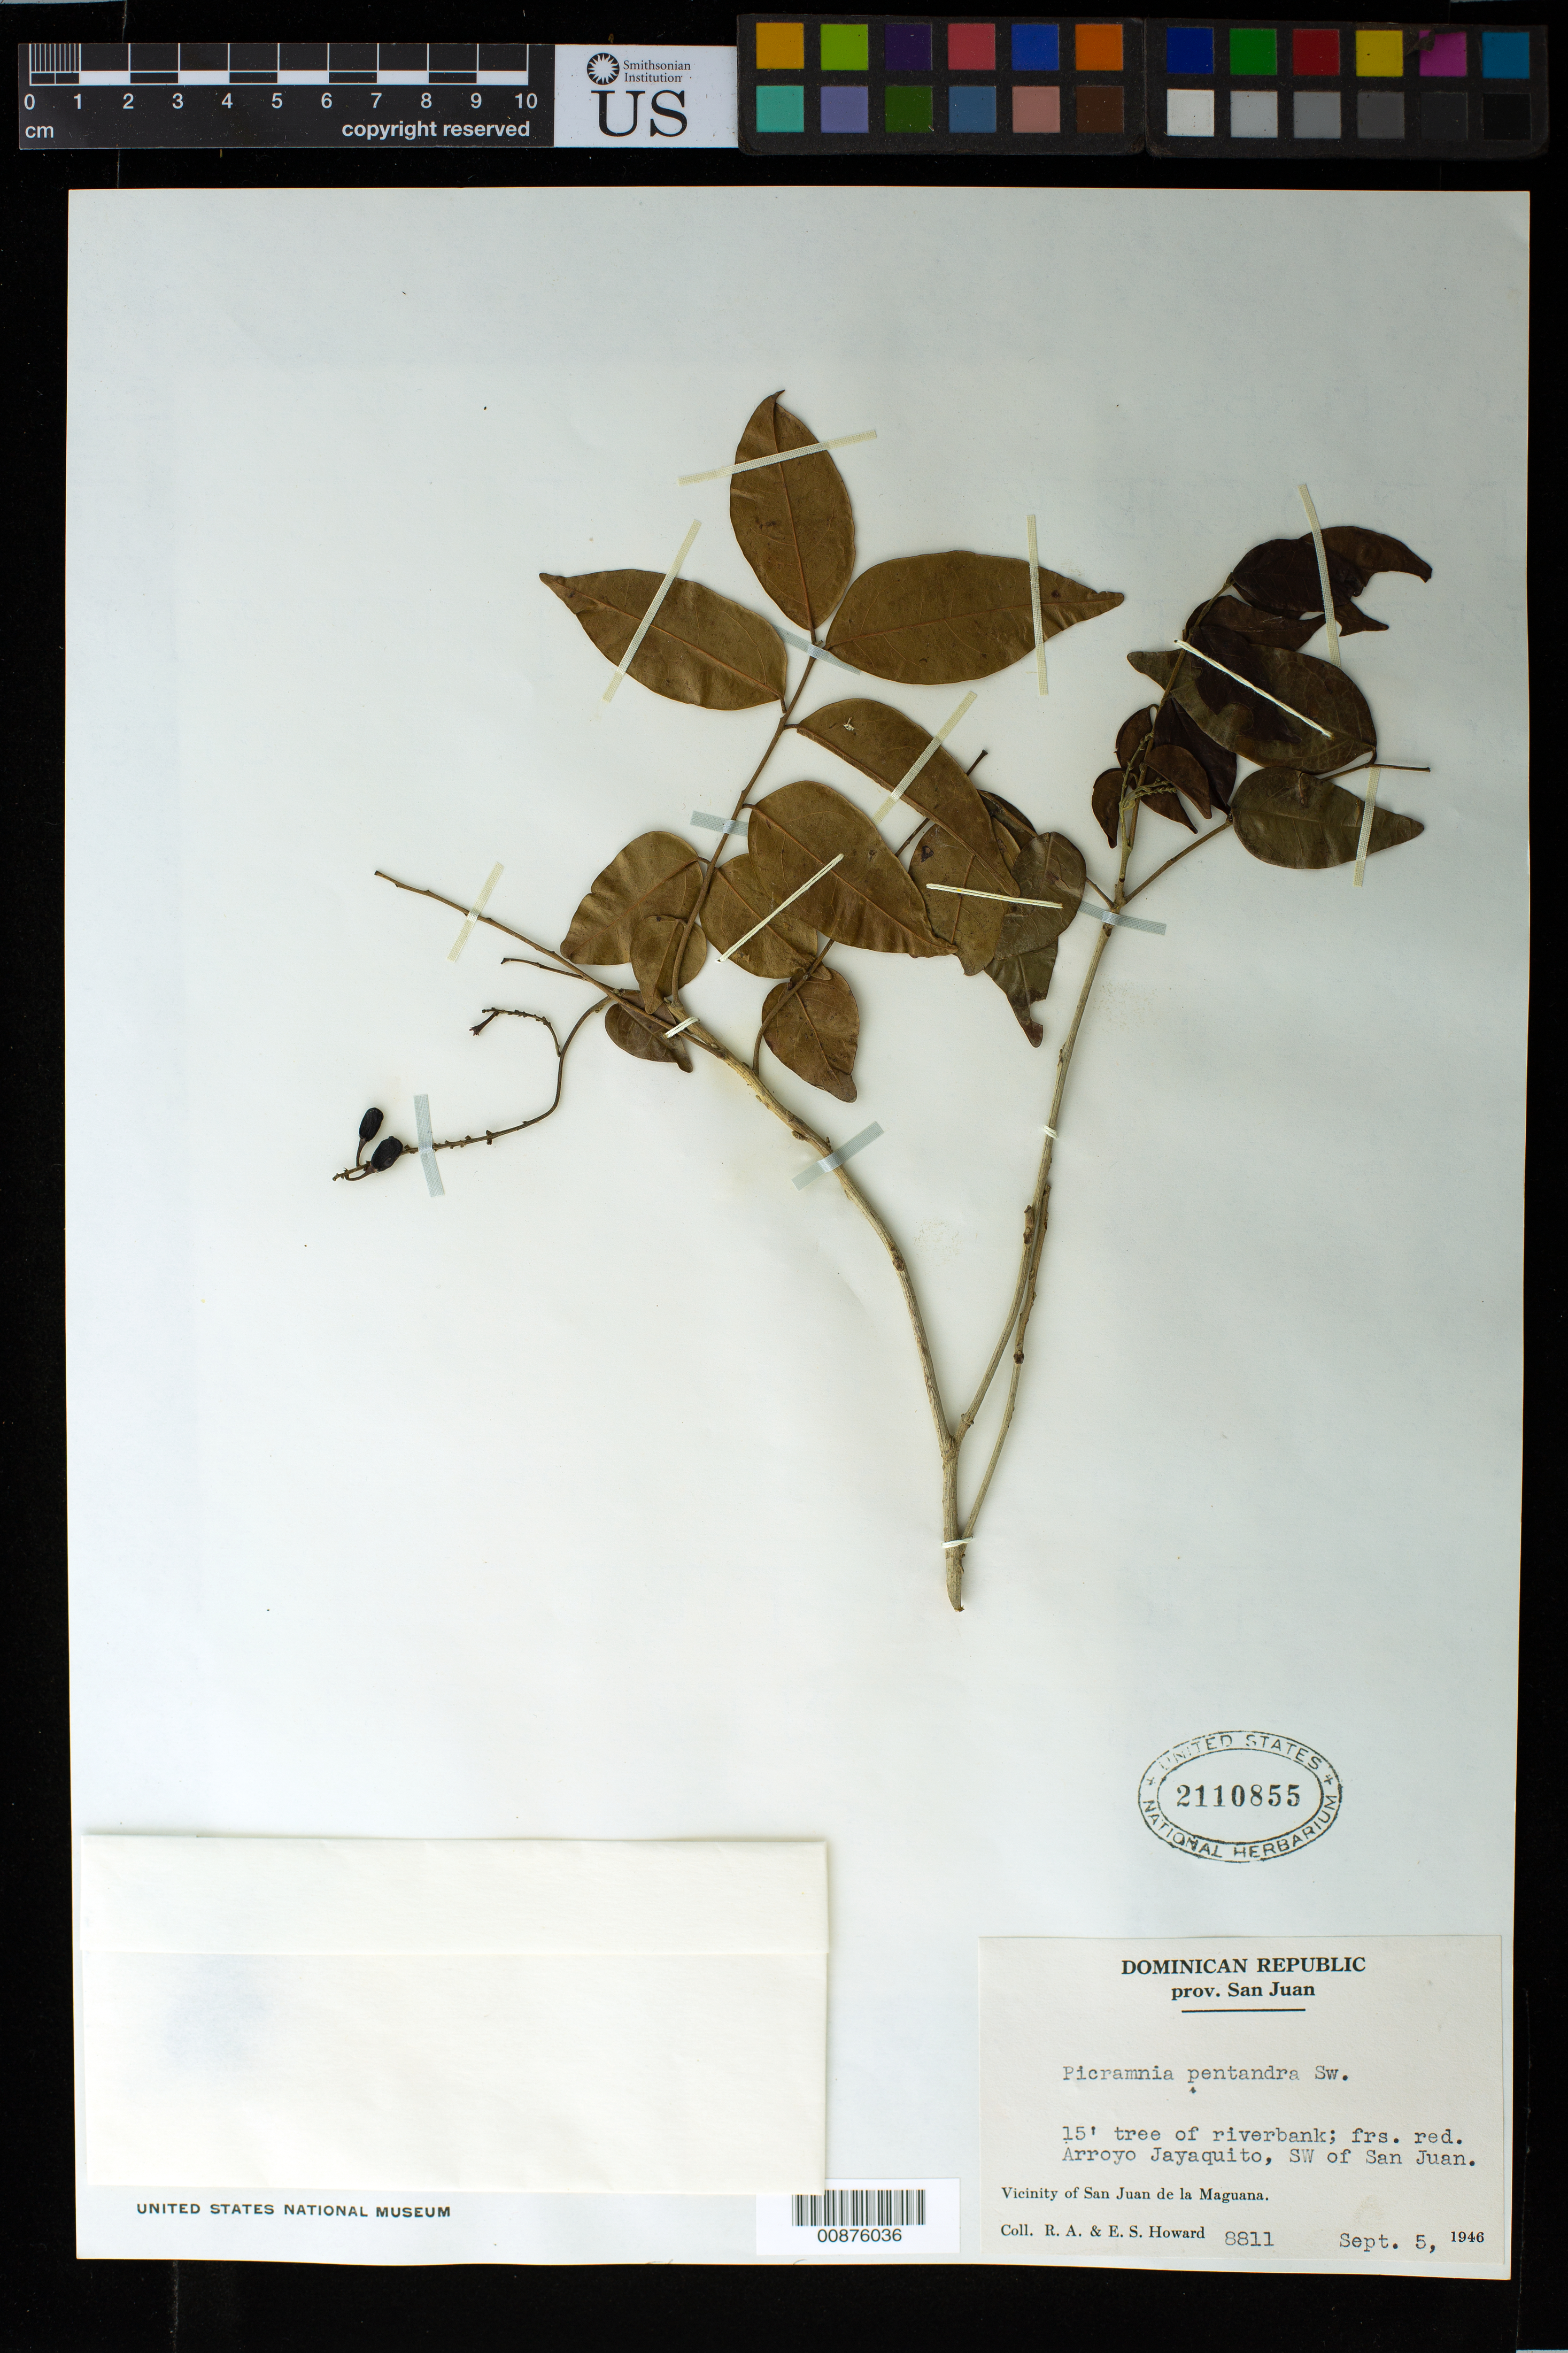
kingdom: Plantae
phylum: Tracheophyta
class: Magnoliopsida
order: Picramniales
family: Picramniaceae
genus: Picramnia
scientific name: Picramnia pentandra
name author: Sw.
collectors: R. A. Howard & E. S. Howard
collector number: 8811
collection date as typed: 05 Sep 1946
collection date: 1946-09-05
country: Dominican Republic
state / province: San Juan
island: Hispaniola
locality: Vicinity of San Juan de la Maguana, Arroyo Jayaquito, SW of San Juan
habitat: Riverbank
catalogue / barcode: US 2110855